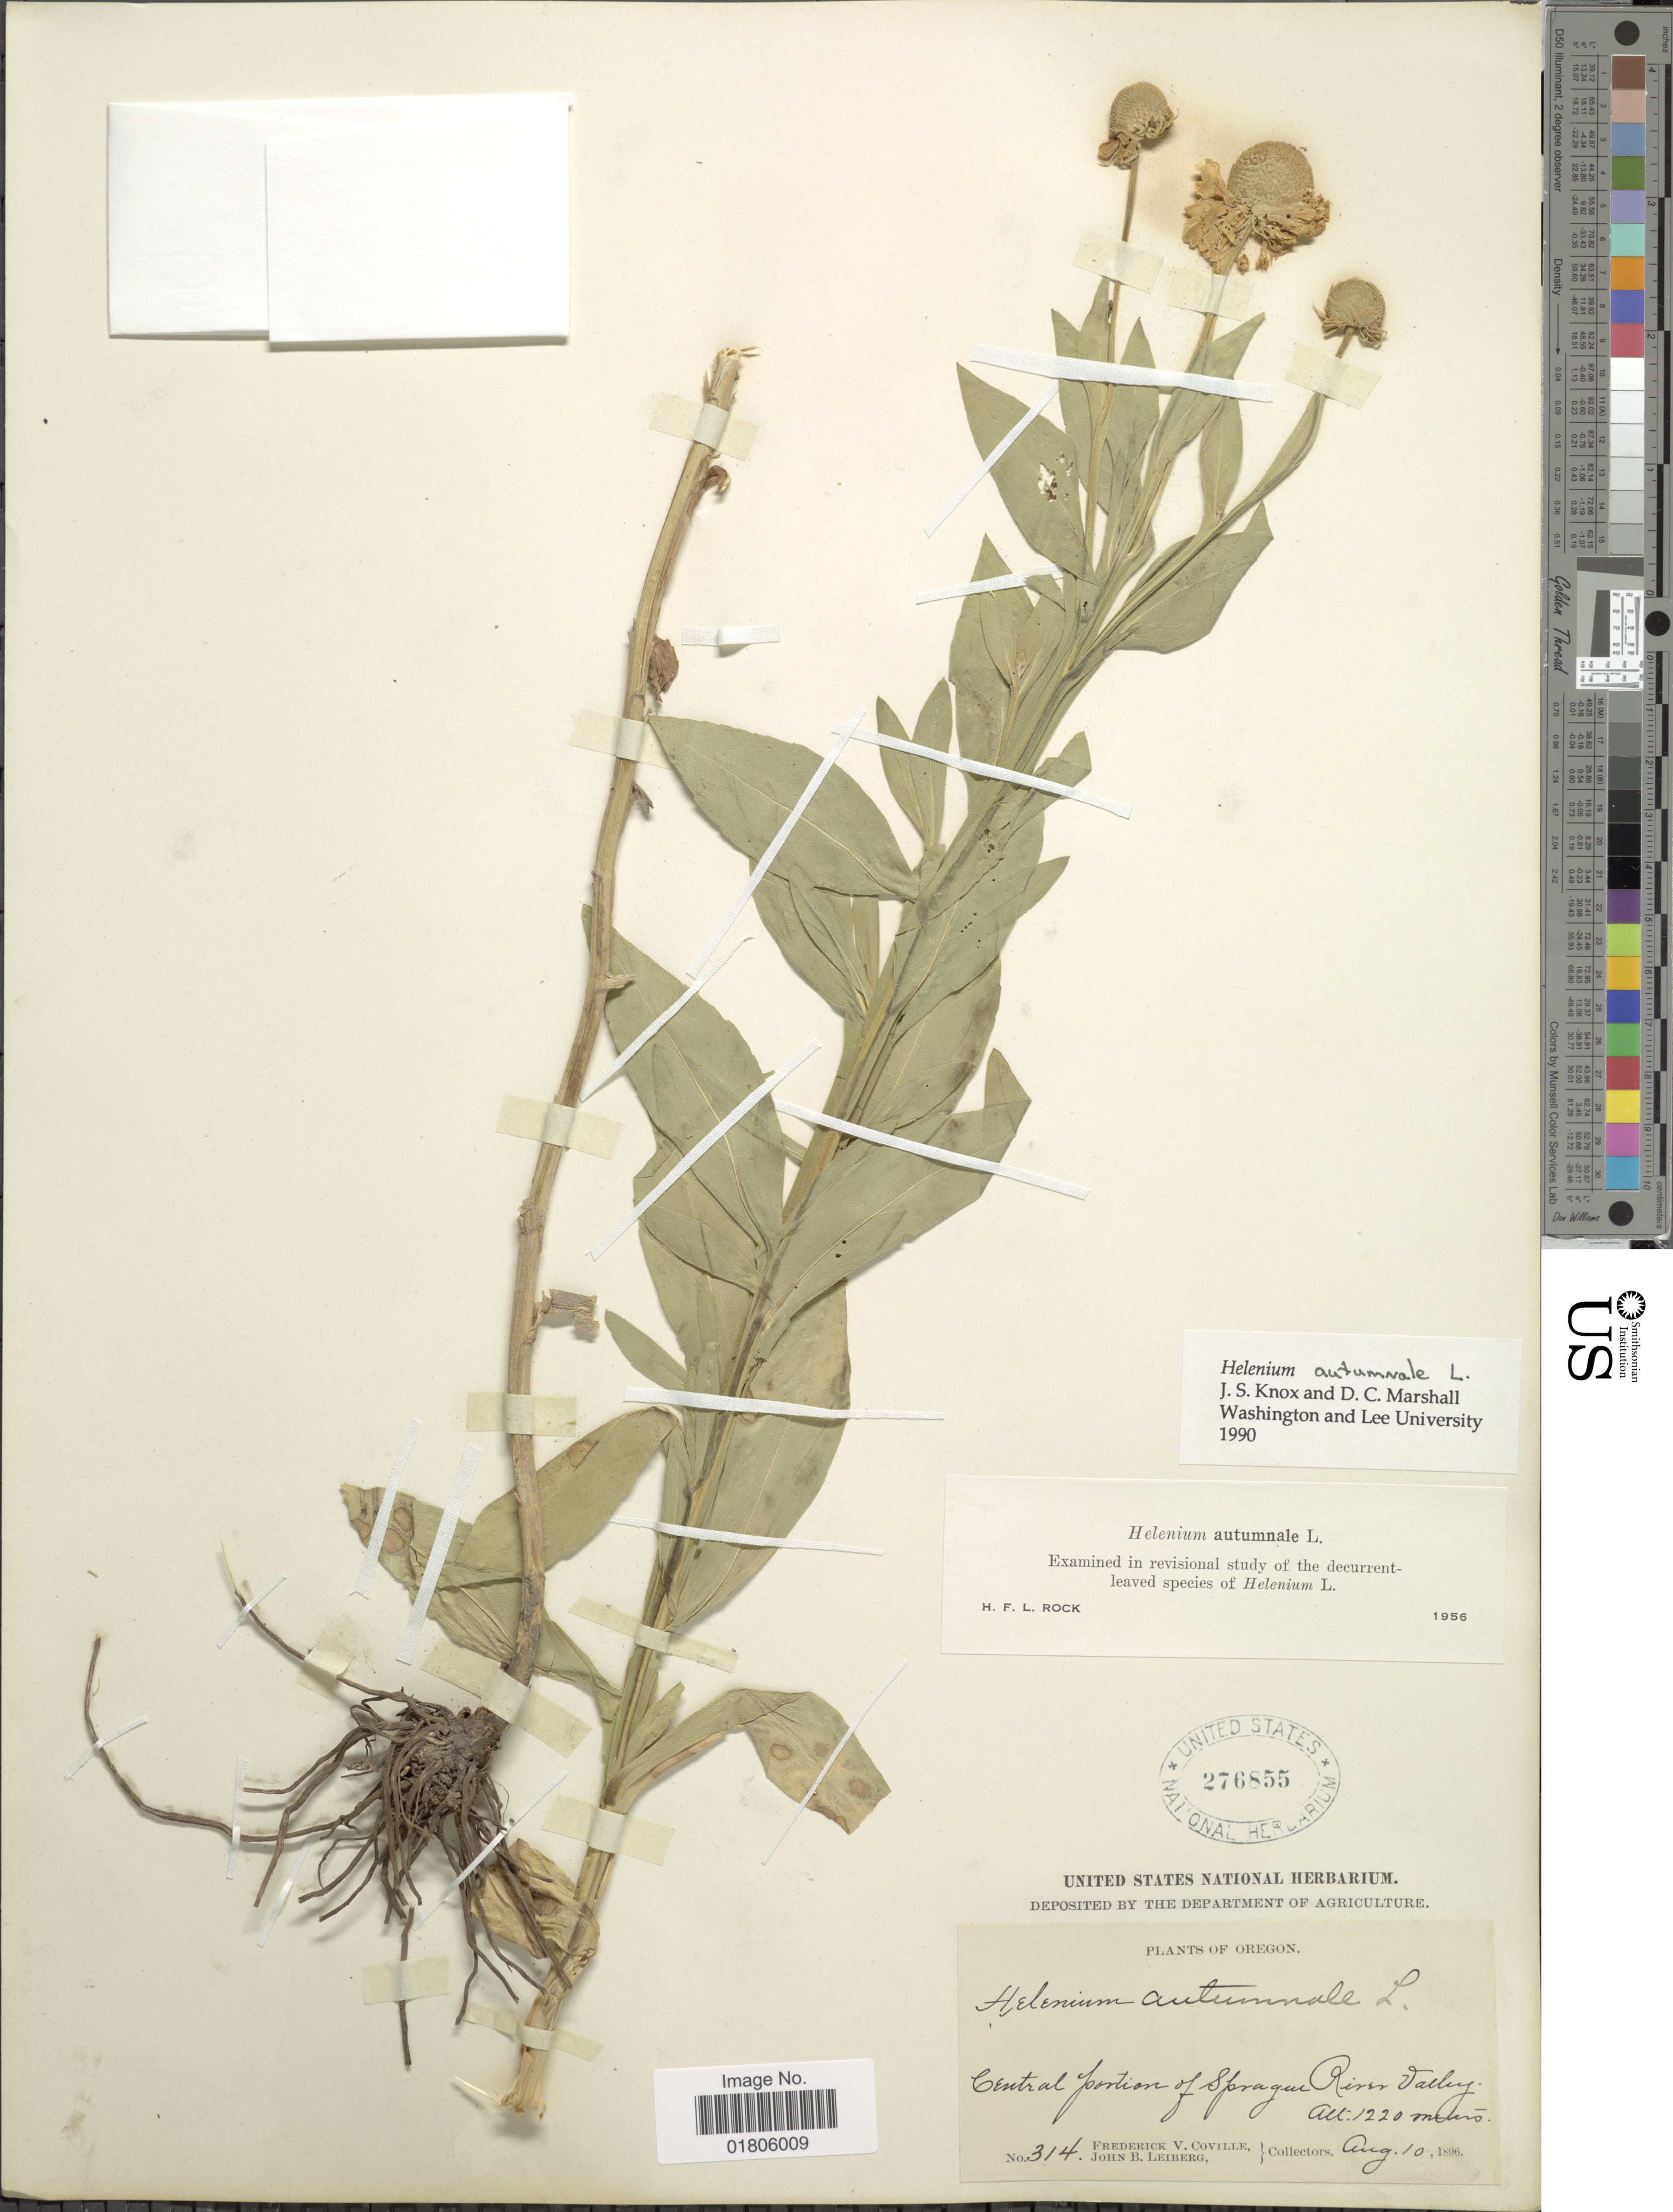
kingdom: Plantae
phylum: Tracheophyta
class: Magnoliopsida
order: Asterales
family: Asteraceae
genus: Helenium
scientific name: Helenium autumnale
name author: L.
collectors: F. V. Coville & J. B. Leiberg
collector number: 314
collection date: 1896-08-10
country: United States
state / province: Oregon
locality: Central portion of Sprague River Valley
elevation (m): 1220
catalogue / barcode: US 276855